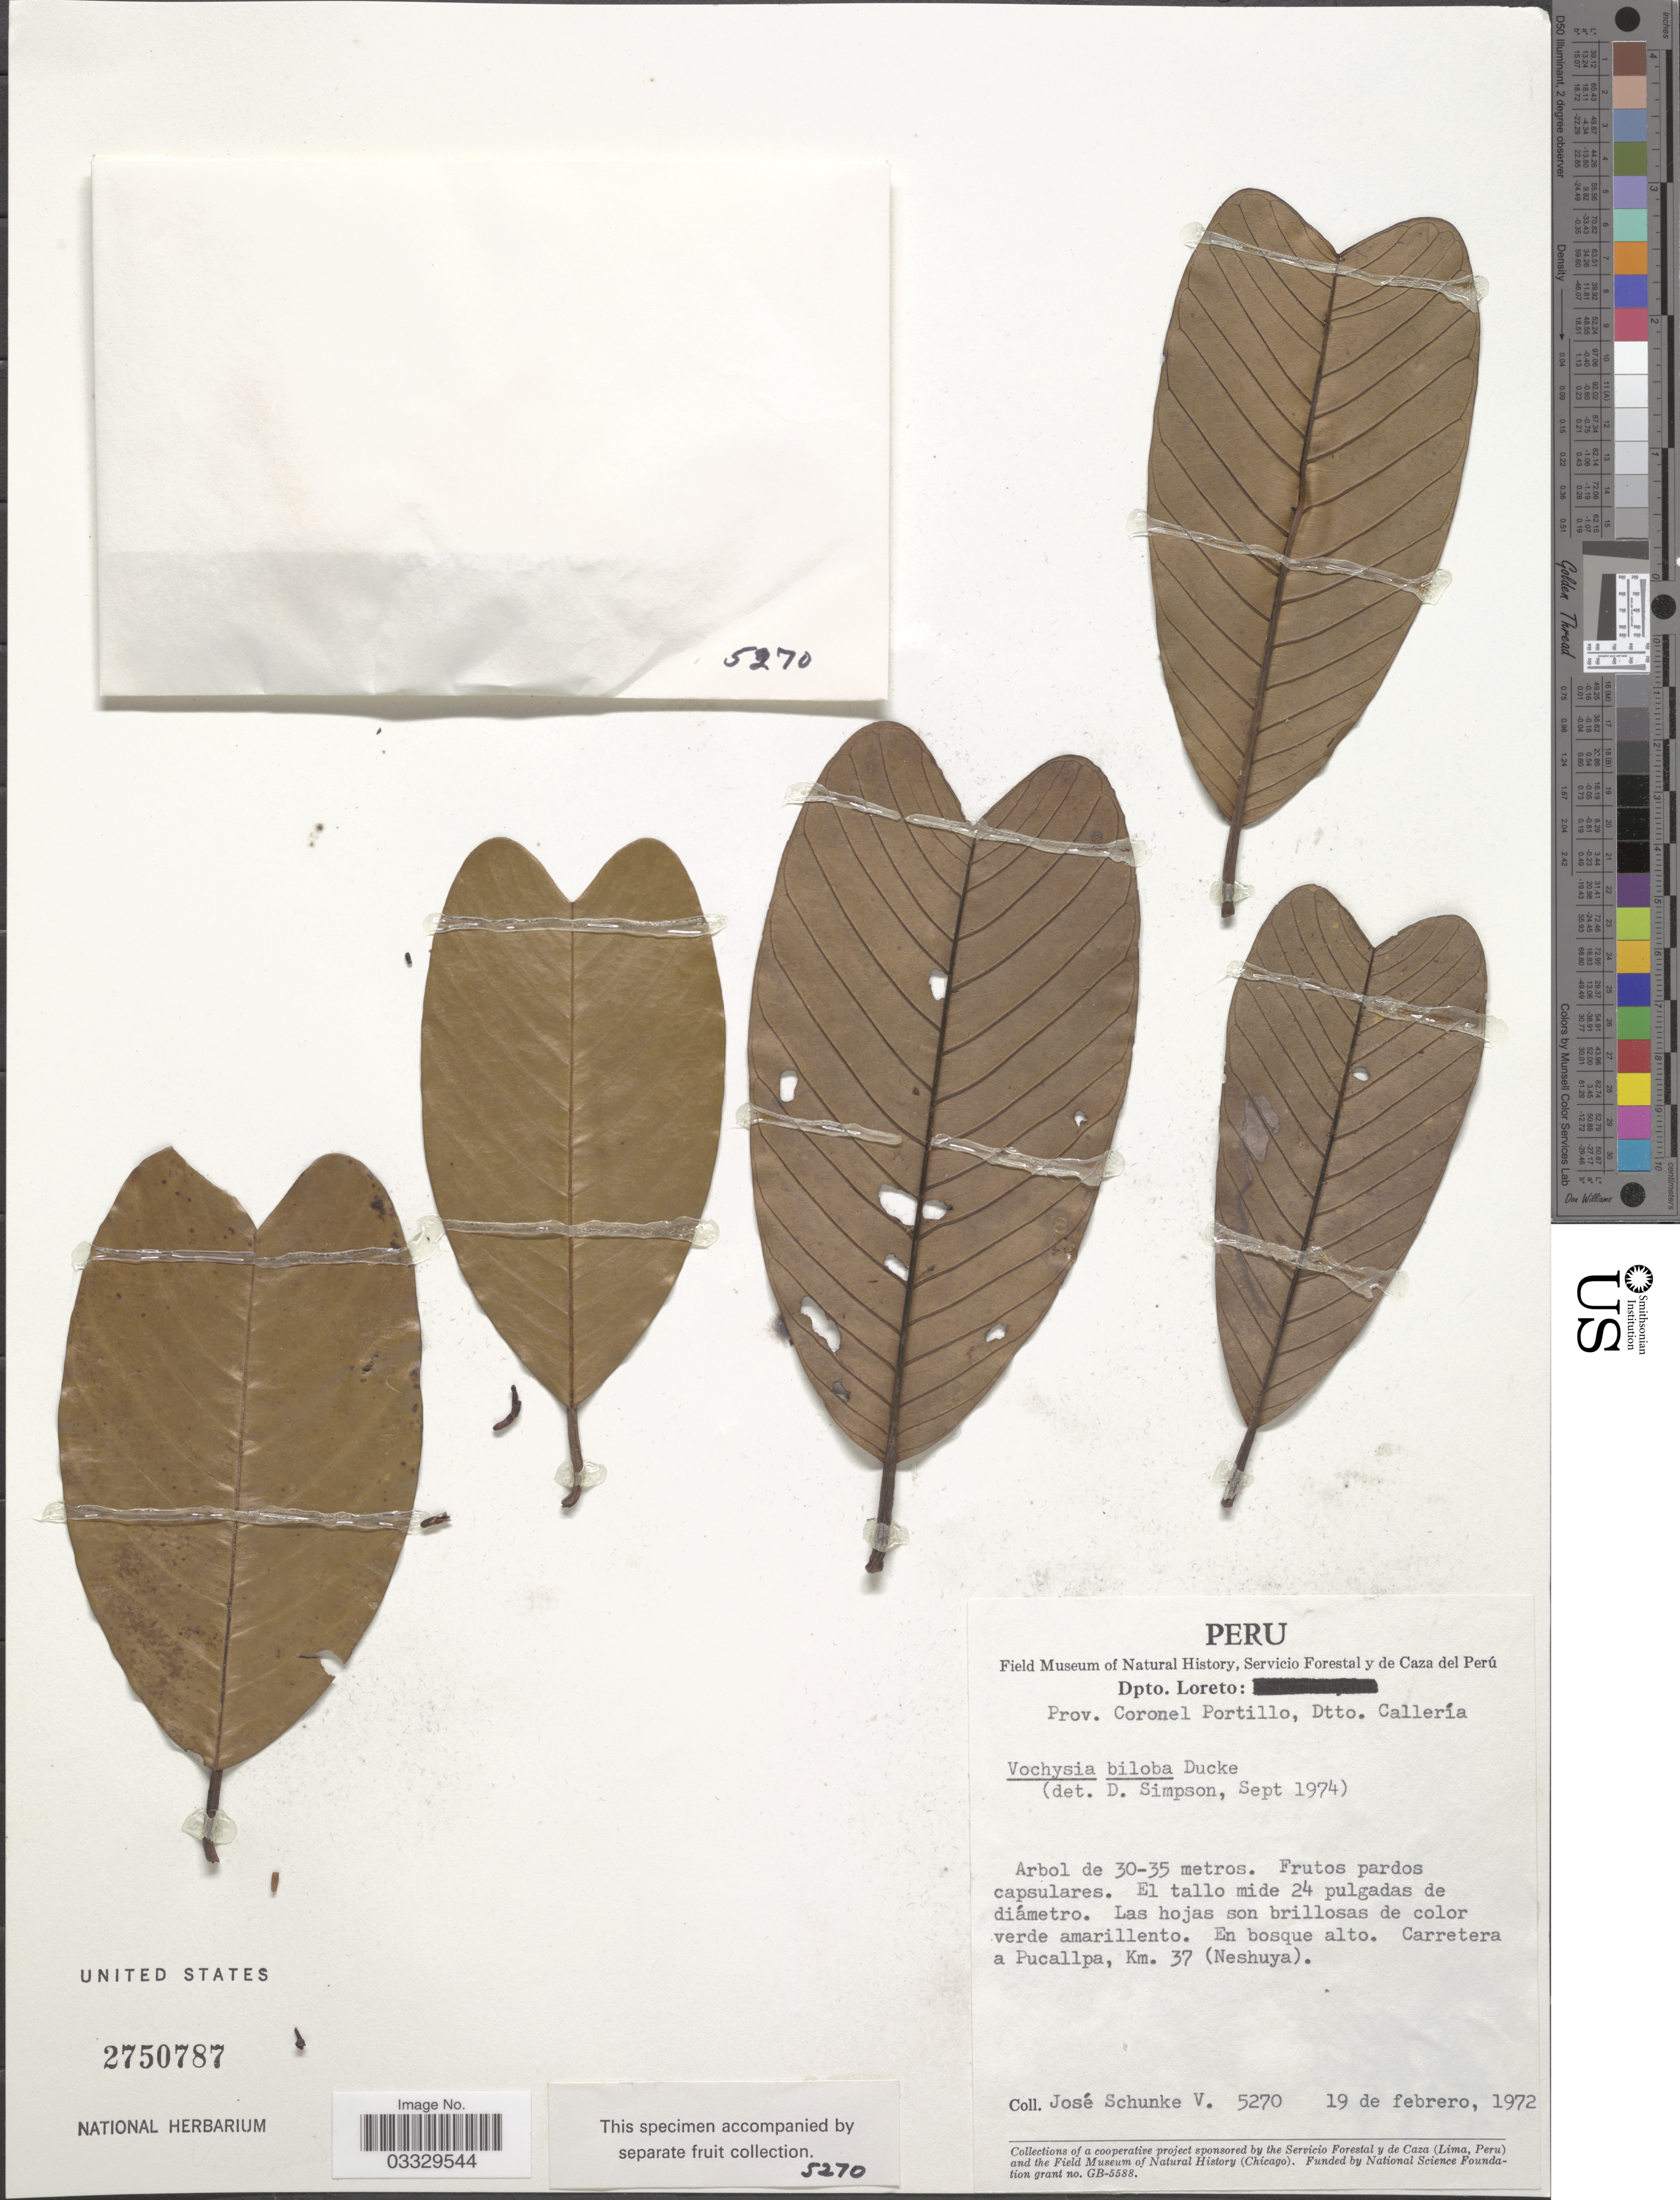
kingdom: Plantae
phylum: Tracheophyta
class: Magnoliopsida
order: Myrtales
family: Vochysiaceae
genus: Vochysia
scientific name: Vochysia biloba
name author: Ducke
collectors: J. Schunke Vigo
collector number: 5270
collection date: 1972-02-19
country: Peru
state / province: Loreto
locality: Dpto. Loreto: Prov. Coronel Portillo, Dtto. Callería. En bosque alto. Carretera a Pucallpa, Km. 37 (Neshuya).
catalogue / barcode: US 2750787